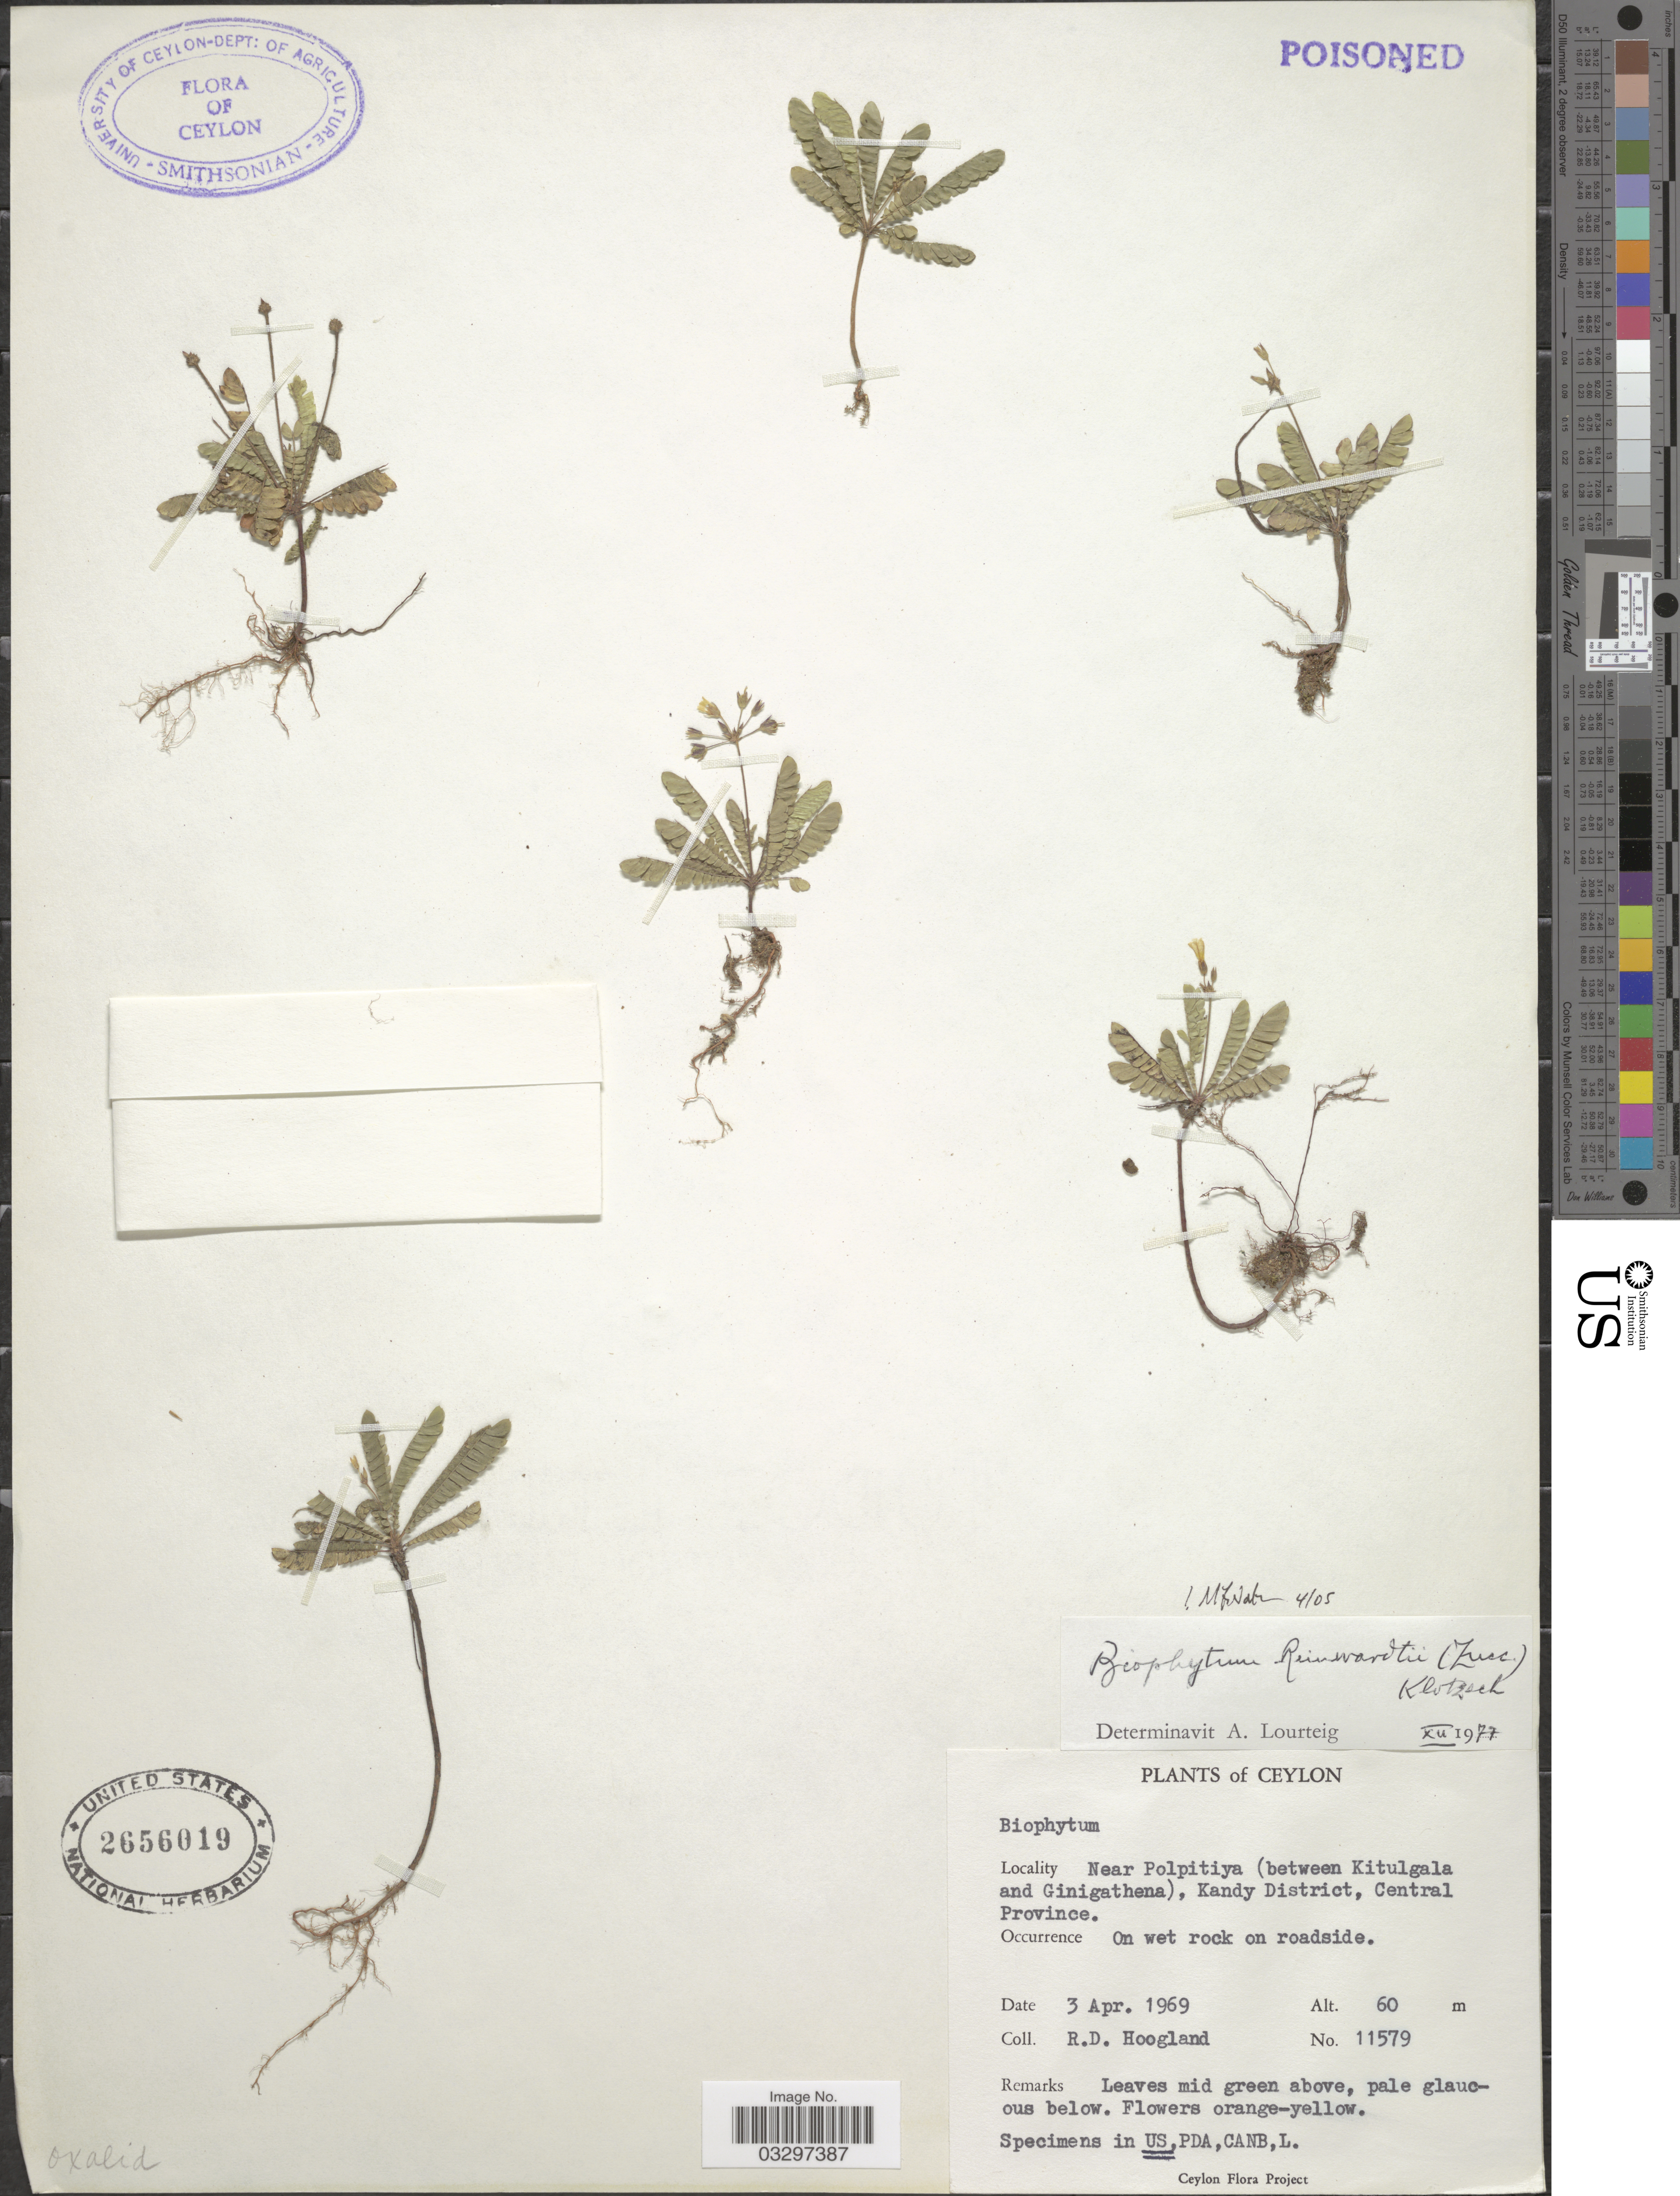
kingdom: Plantae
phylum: Tracheophyta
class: Magnoliopsida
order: Oxalidales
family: Oxalidaceae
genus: Biophytum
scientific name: Biophytum reinwardtii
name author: (Zucc.) Klotzsch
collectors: R. D. Hoogland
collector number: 11579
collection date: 1969-04-03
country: Sri Lanka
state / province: Central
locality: Ceylon. Near Polpitiya (between Kitulgala and Ginigathena), Kandy District.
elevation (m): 60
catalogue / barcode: US 2656019